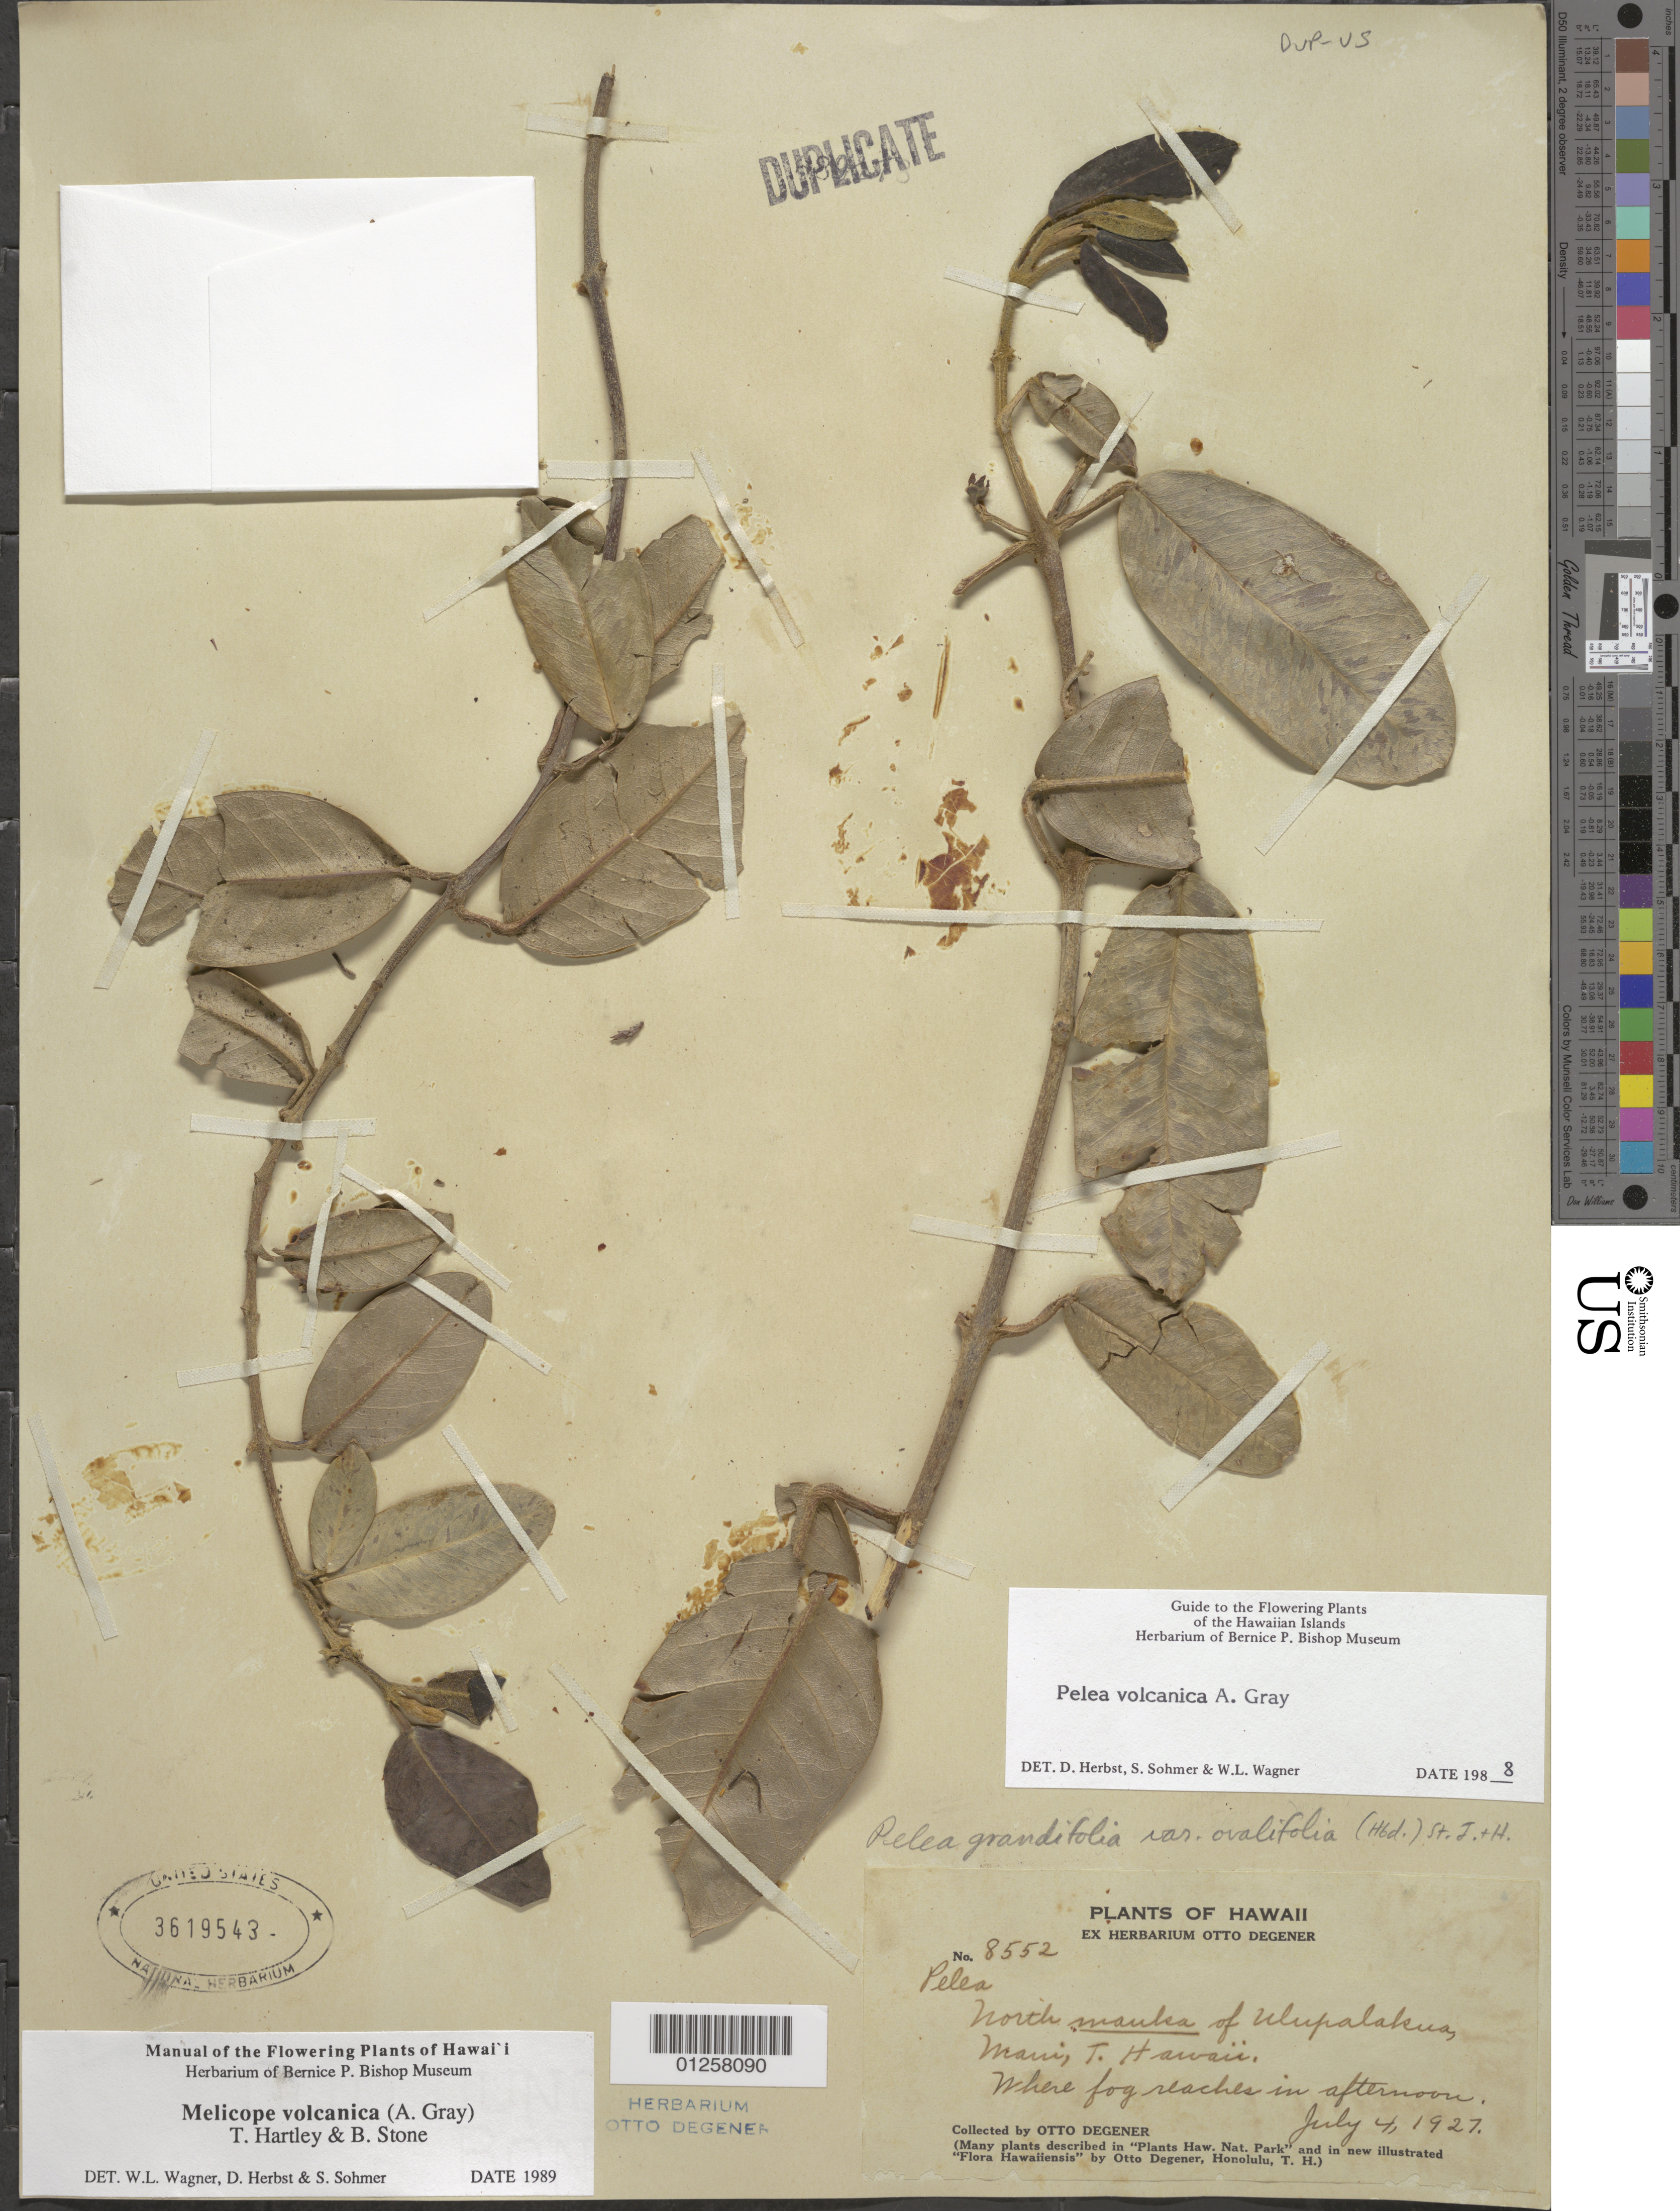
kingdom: Plantae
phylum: Tracheophyta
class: Magnoliopsida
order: Sapindales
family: Rutaceae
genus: Melicope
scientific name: Melicope volcanica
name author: (A. Gray) T.G. Hartley & B.C. Stone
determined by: Herbst, D. R.; Sohmer, S. H.; Wagner, W. L.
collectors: O. Degener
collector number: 8552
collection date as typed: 04 Jul 1927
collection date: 1927-07-04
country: United States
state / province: Hawaii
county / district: Maui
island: Maui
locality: N Maukia of Ulupalakua.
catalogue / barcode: US 3619543